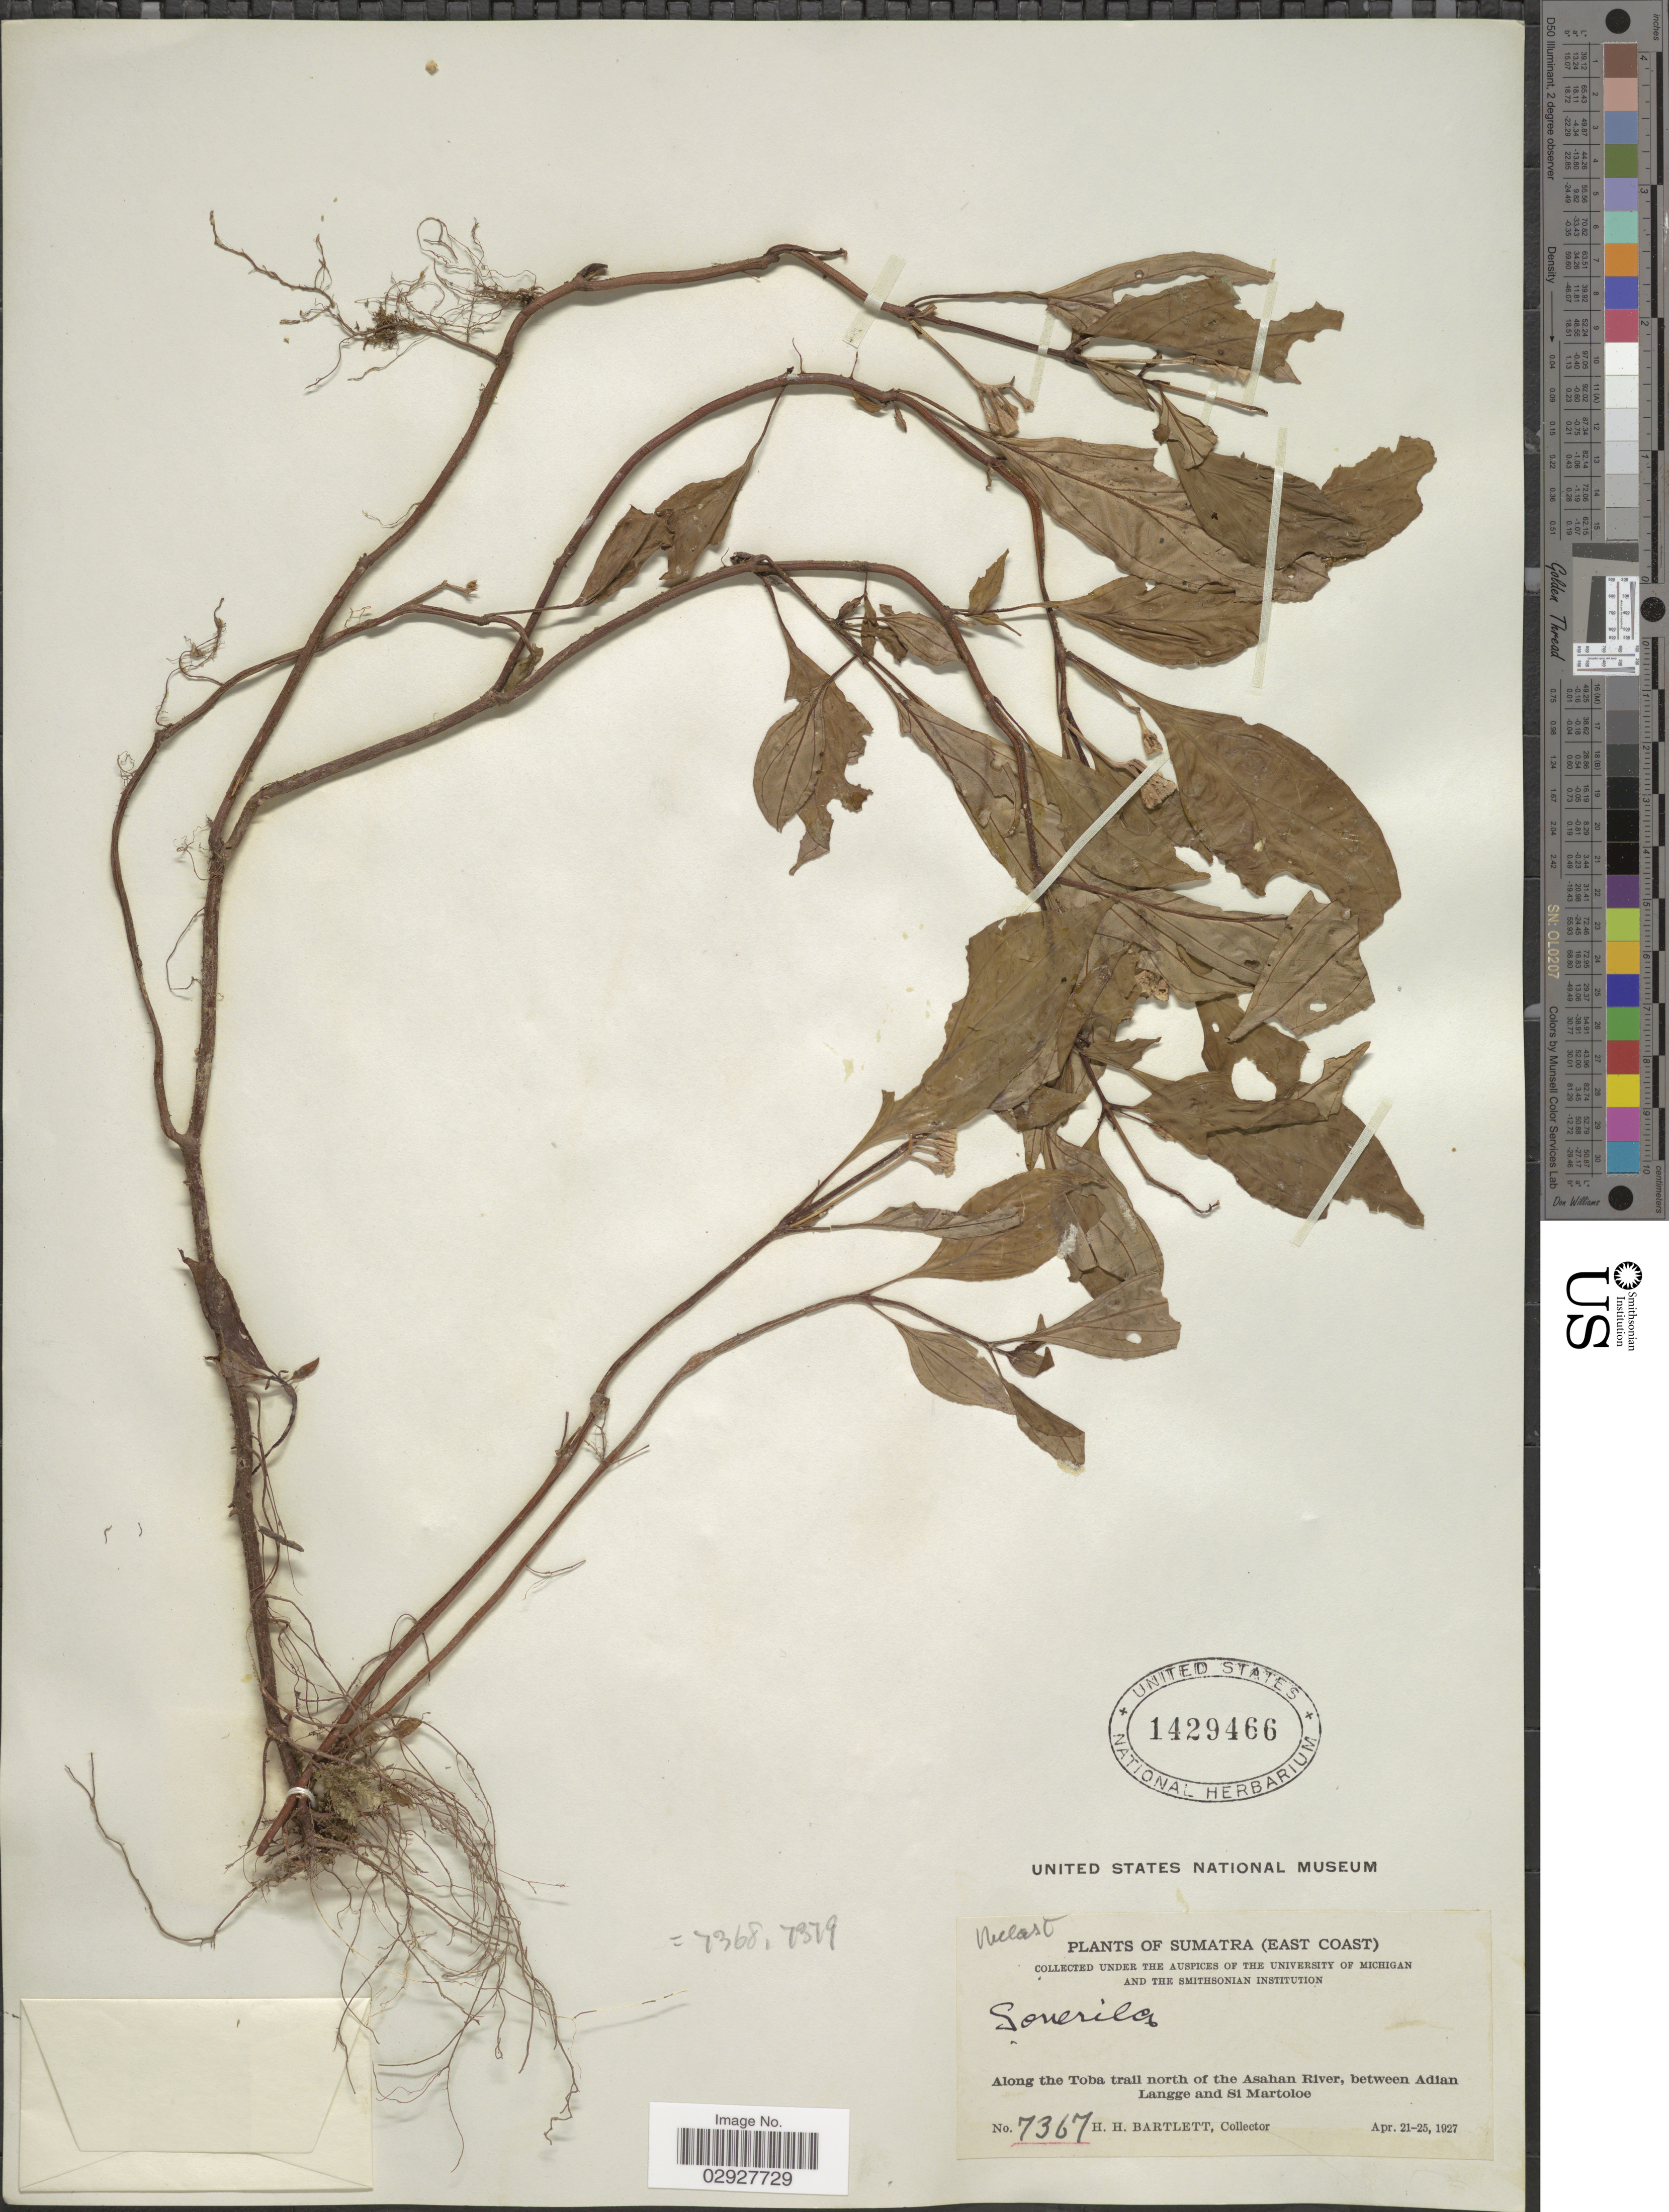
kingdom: Plantae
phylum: Tracheophyta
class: Magnoliopsida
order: Myrtales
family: Melastomataceae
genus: Sonerila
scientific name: Sonerila sp.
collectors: H. H. Bartlett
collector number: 7367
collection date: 1927-04-21/1927-04-25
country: Indonesia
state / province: Sumatra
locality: (East Coast). Along the Toba trail north of the Asahan River, between Adian Langge and Si Martoloe.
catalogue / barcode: US 1429466